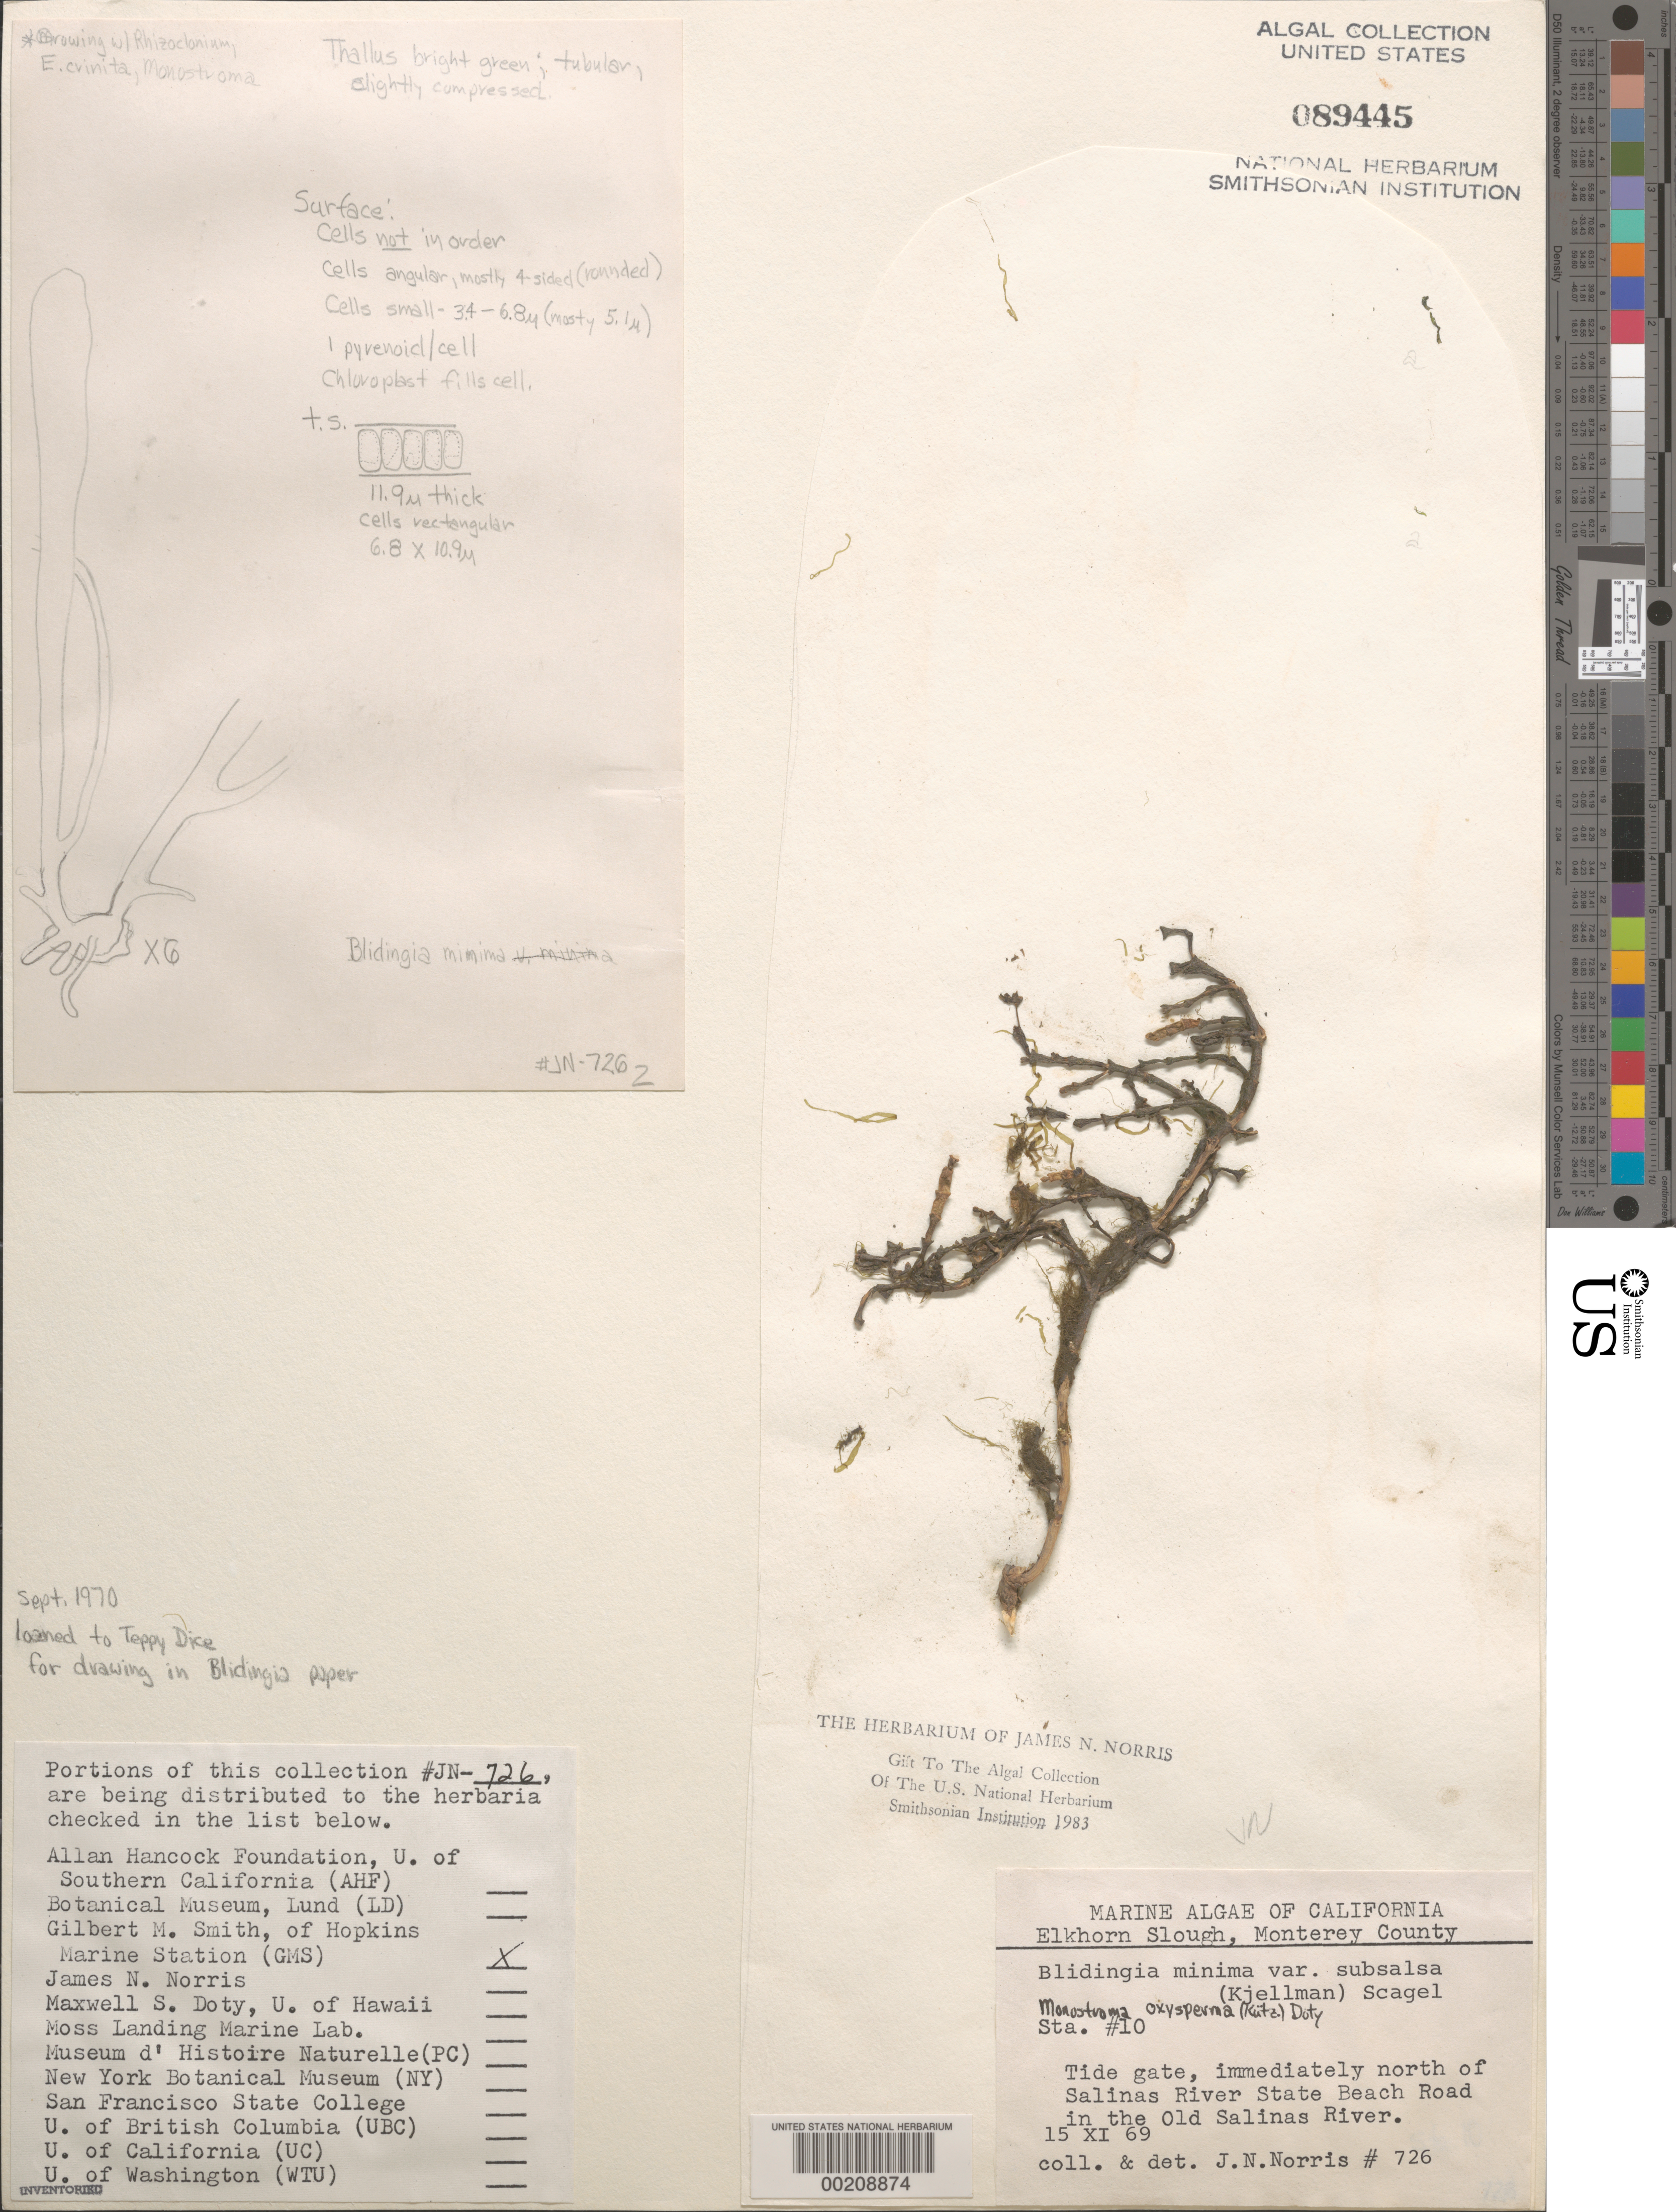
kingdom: Plantae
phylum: Chlorophyta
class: Ulvophyceae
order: Ulvales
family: Kornmanniaceae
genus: Blidingia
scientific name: Blidingia minima var. subsalsa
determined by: Norris, James N.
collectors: J. N. Norris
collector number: JN-726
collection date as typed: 15 Nov 1969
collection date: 1969-11-15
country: United States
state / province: California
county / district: Monterey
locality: Old Salinas River, just north of Salinas River State Beach Road, Elkhorn Slough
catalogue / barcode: US 89445